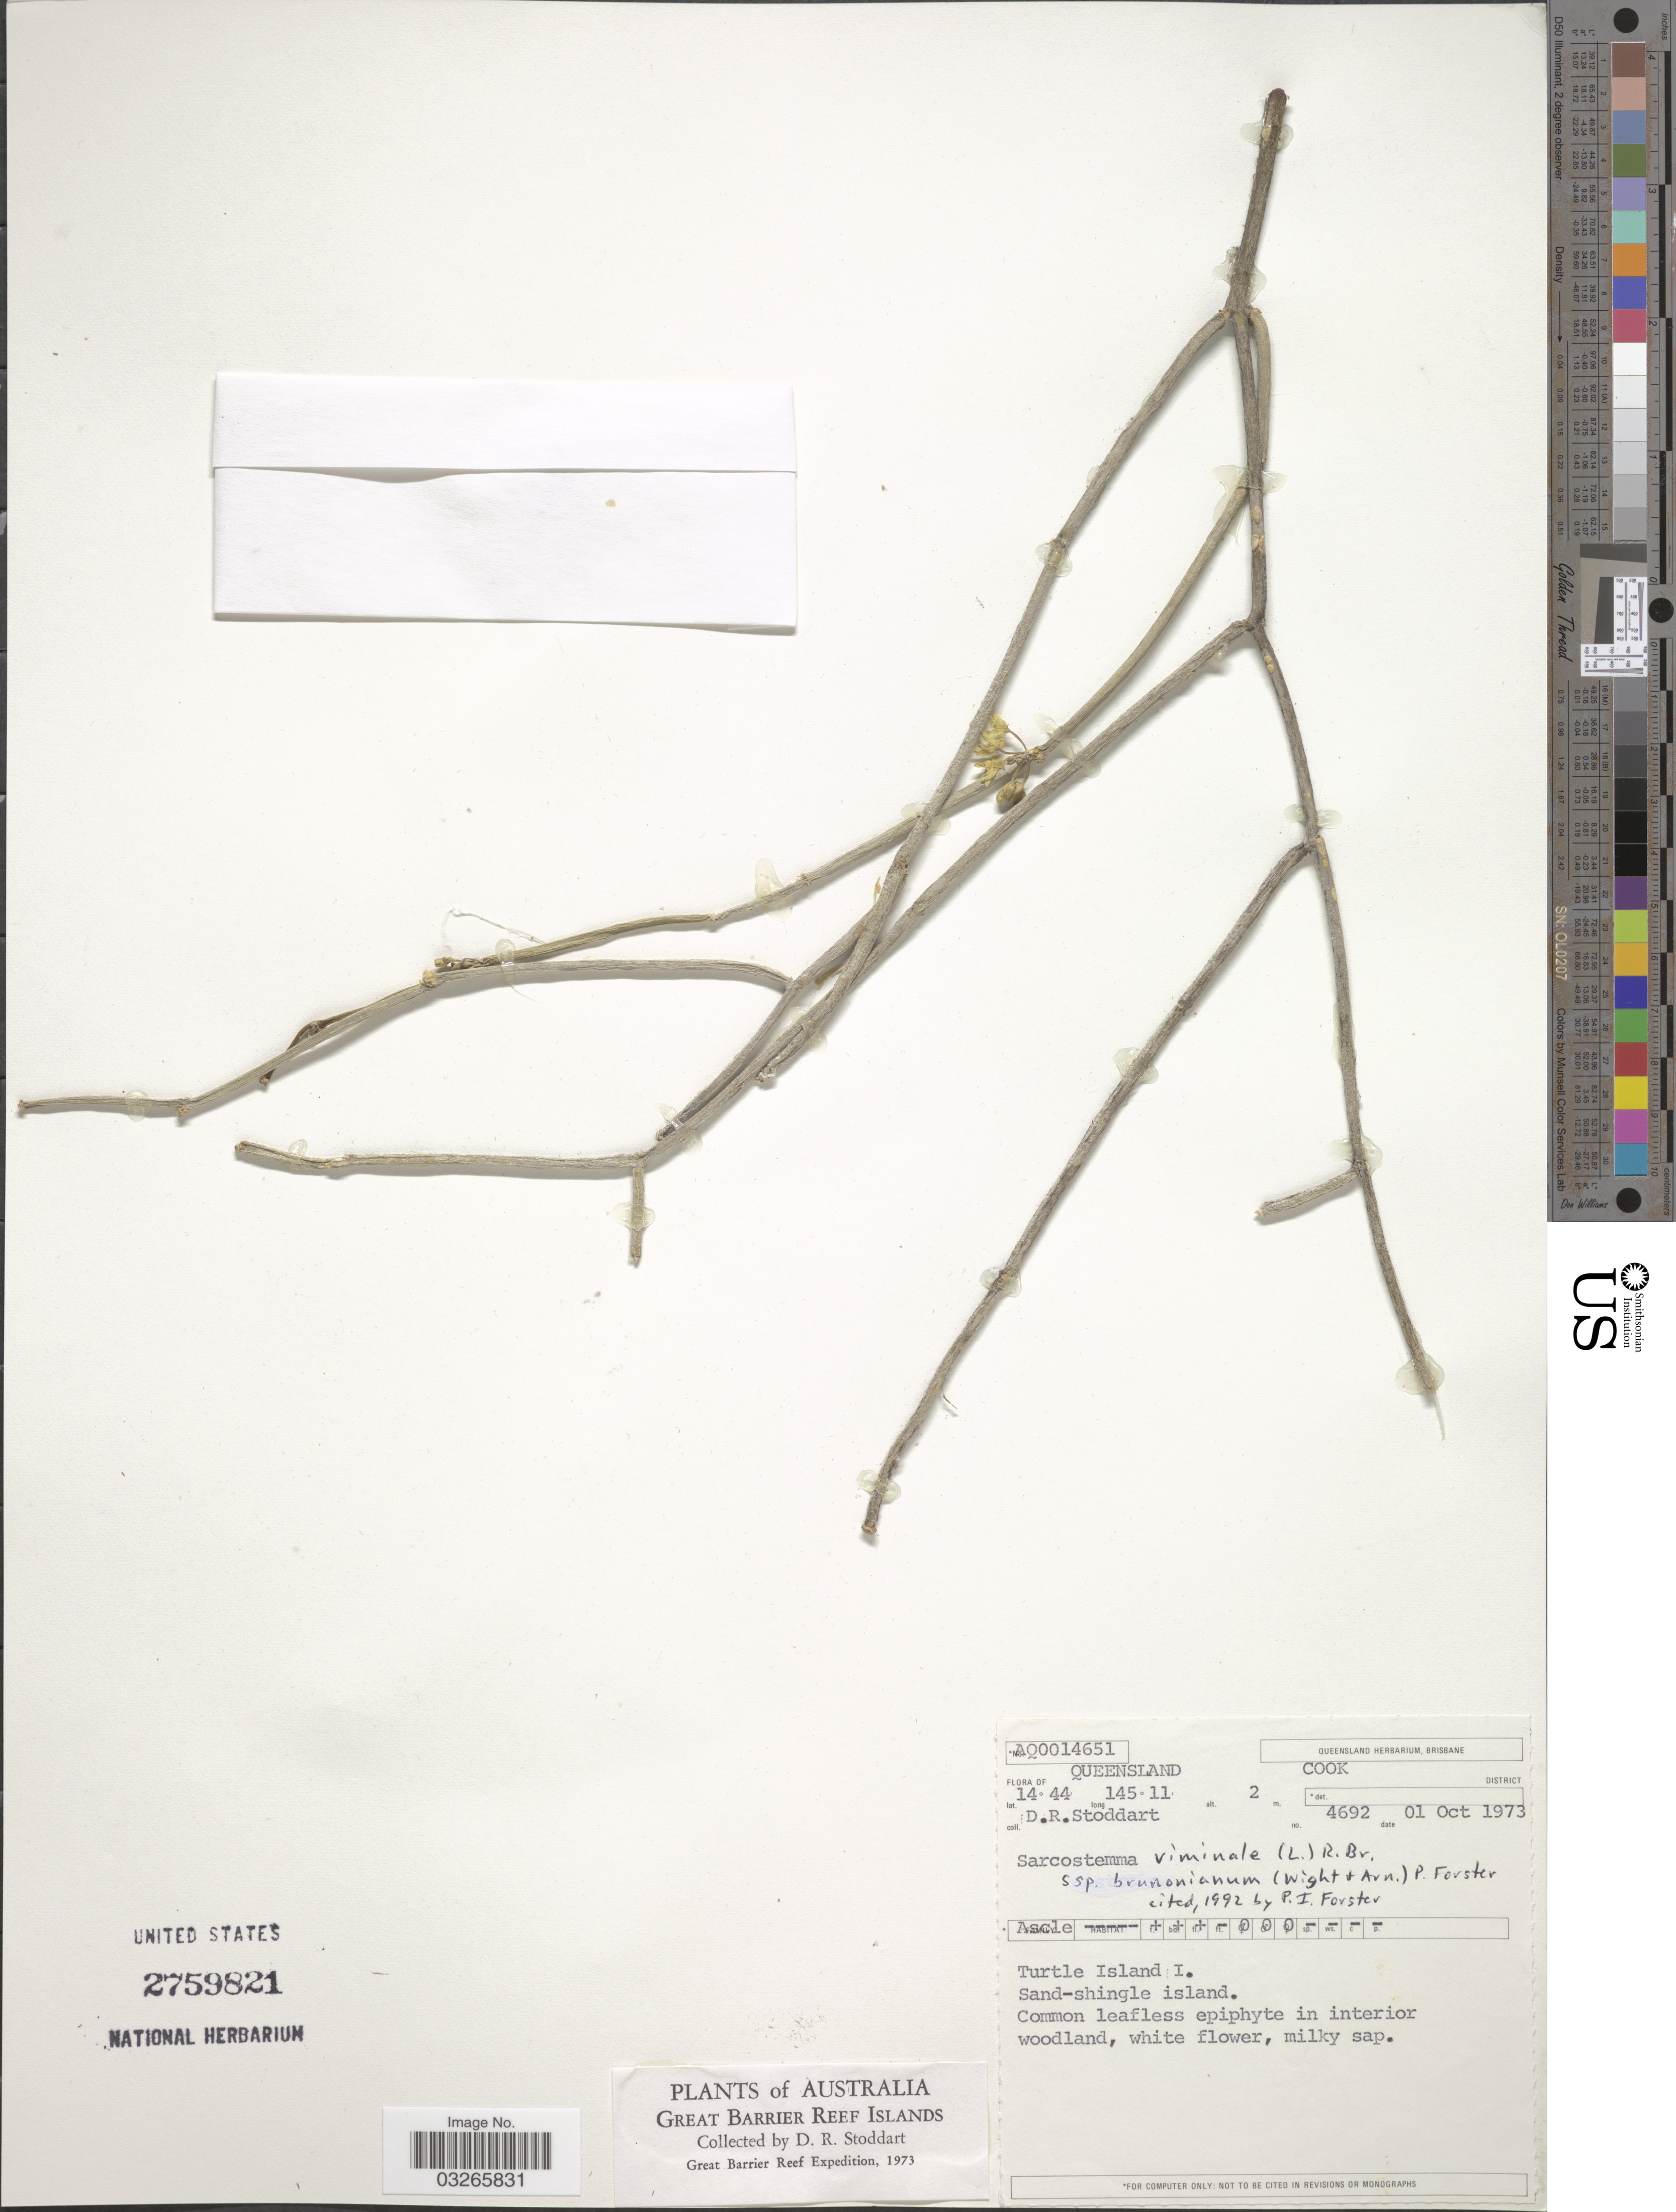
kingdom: Plantae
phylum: Tracheophyta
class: Magnoliopsida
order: Gentianales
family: Apocynaceae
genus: Sarcostemma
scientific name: Sarcostemma viminale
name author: (Linn) R. Br.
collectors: D. R. Stoddart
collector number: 4692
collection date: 1973-10-01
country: Australia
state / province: Queensland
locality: Great Barrier Reef Islands. Cook District. Turtle Island I. Sand-shingle island.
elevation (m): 2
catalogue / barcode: US 2759821